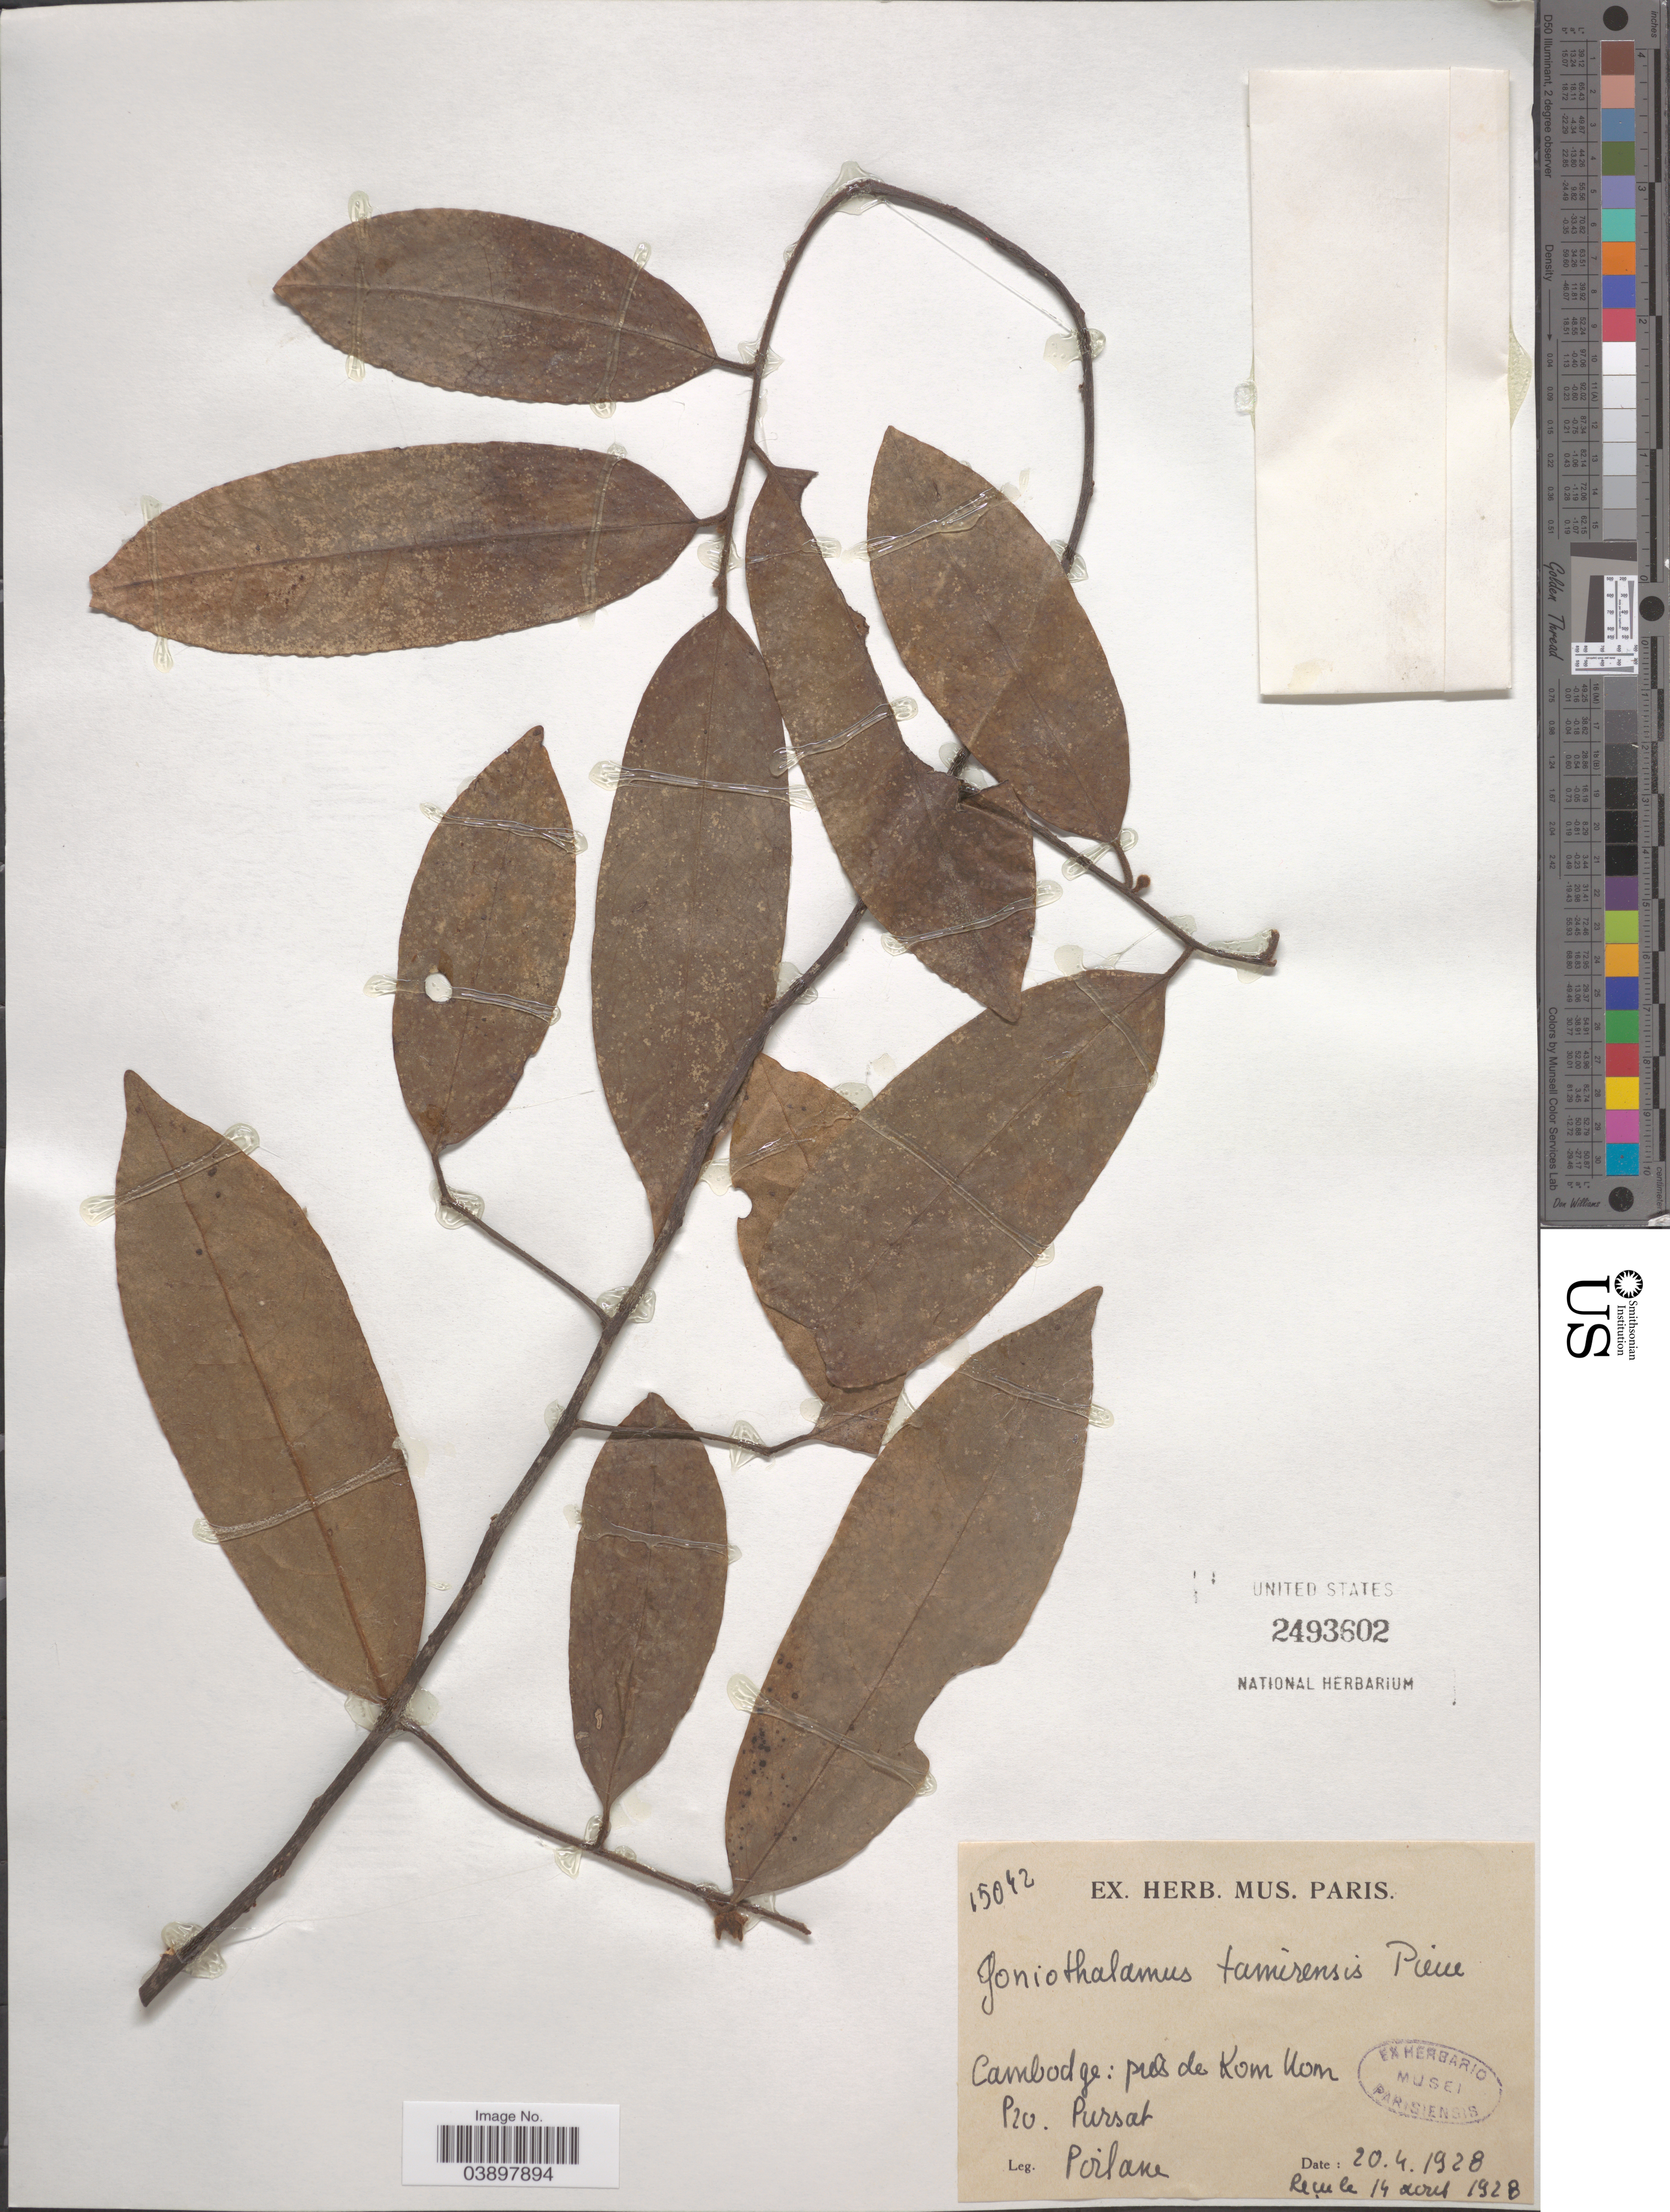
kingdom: Plantae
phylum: Tracheophyta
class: Magnoliopsida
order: Magnoliales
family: Annonaceae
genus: Goniothalamus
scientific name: Goniothalamus tamirensis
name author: Pierre ex Finet & Gagnep.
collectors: -. Poilane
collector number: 15042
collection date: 1928-04-20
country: Cambodia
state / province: Pursat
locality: Cambodge: pres de Kom Uon.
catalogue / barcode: US 2493602